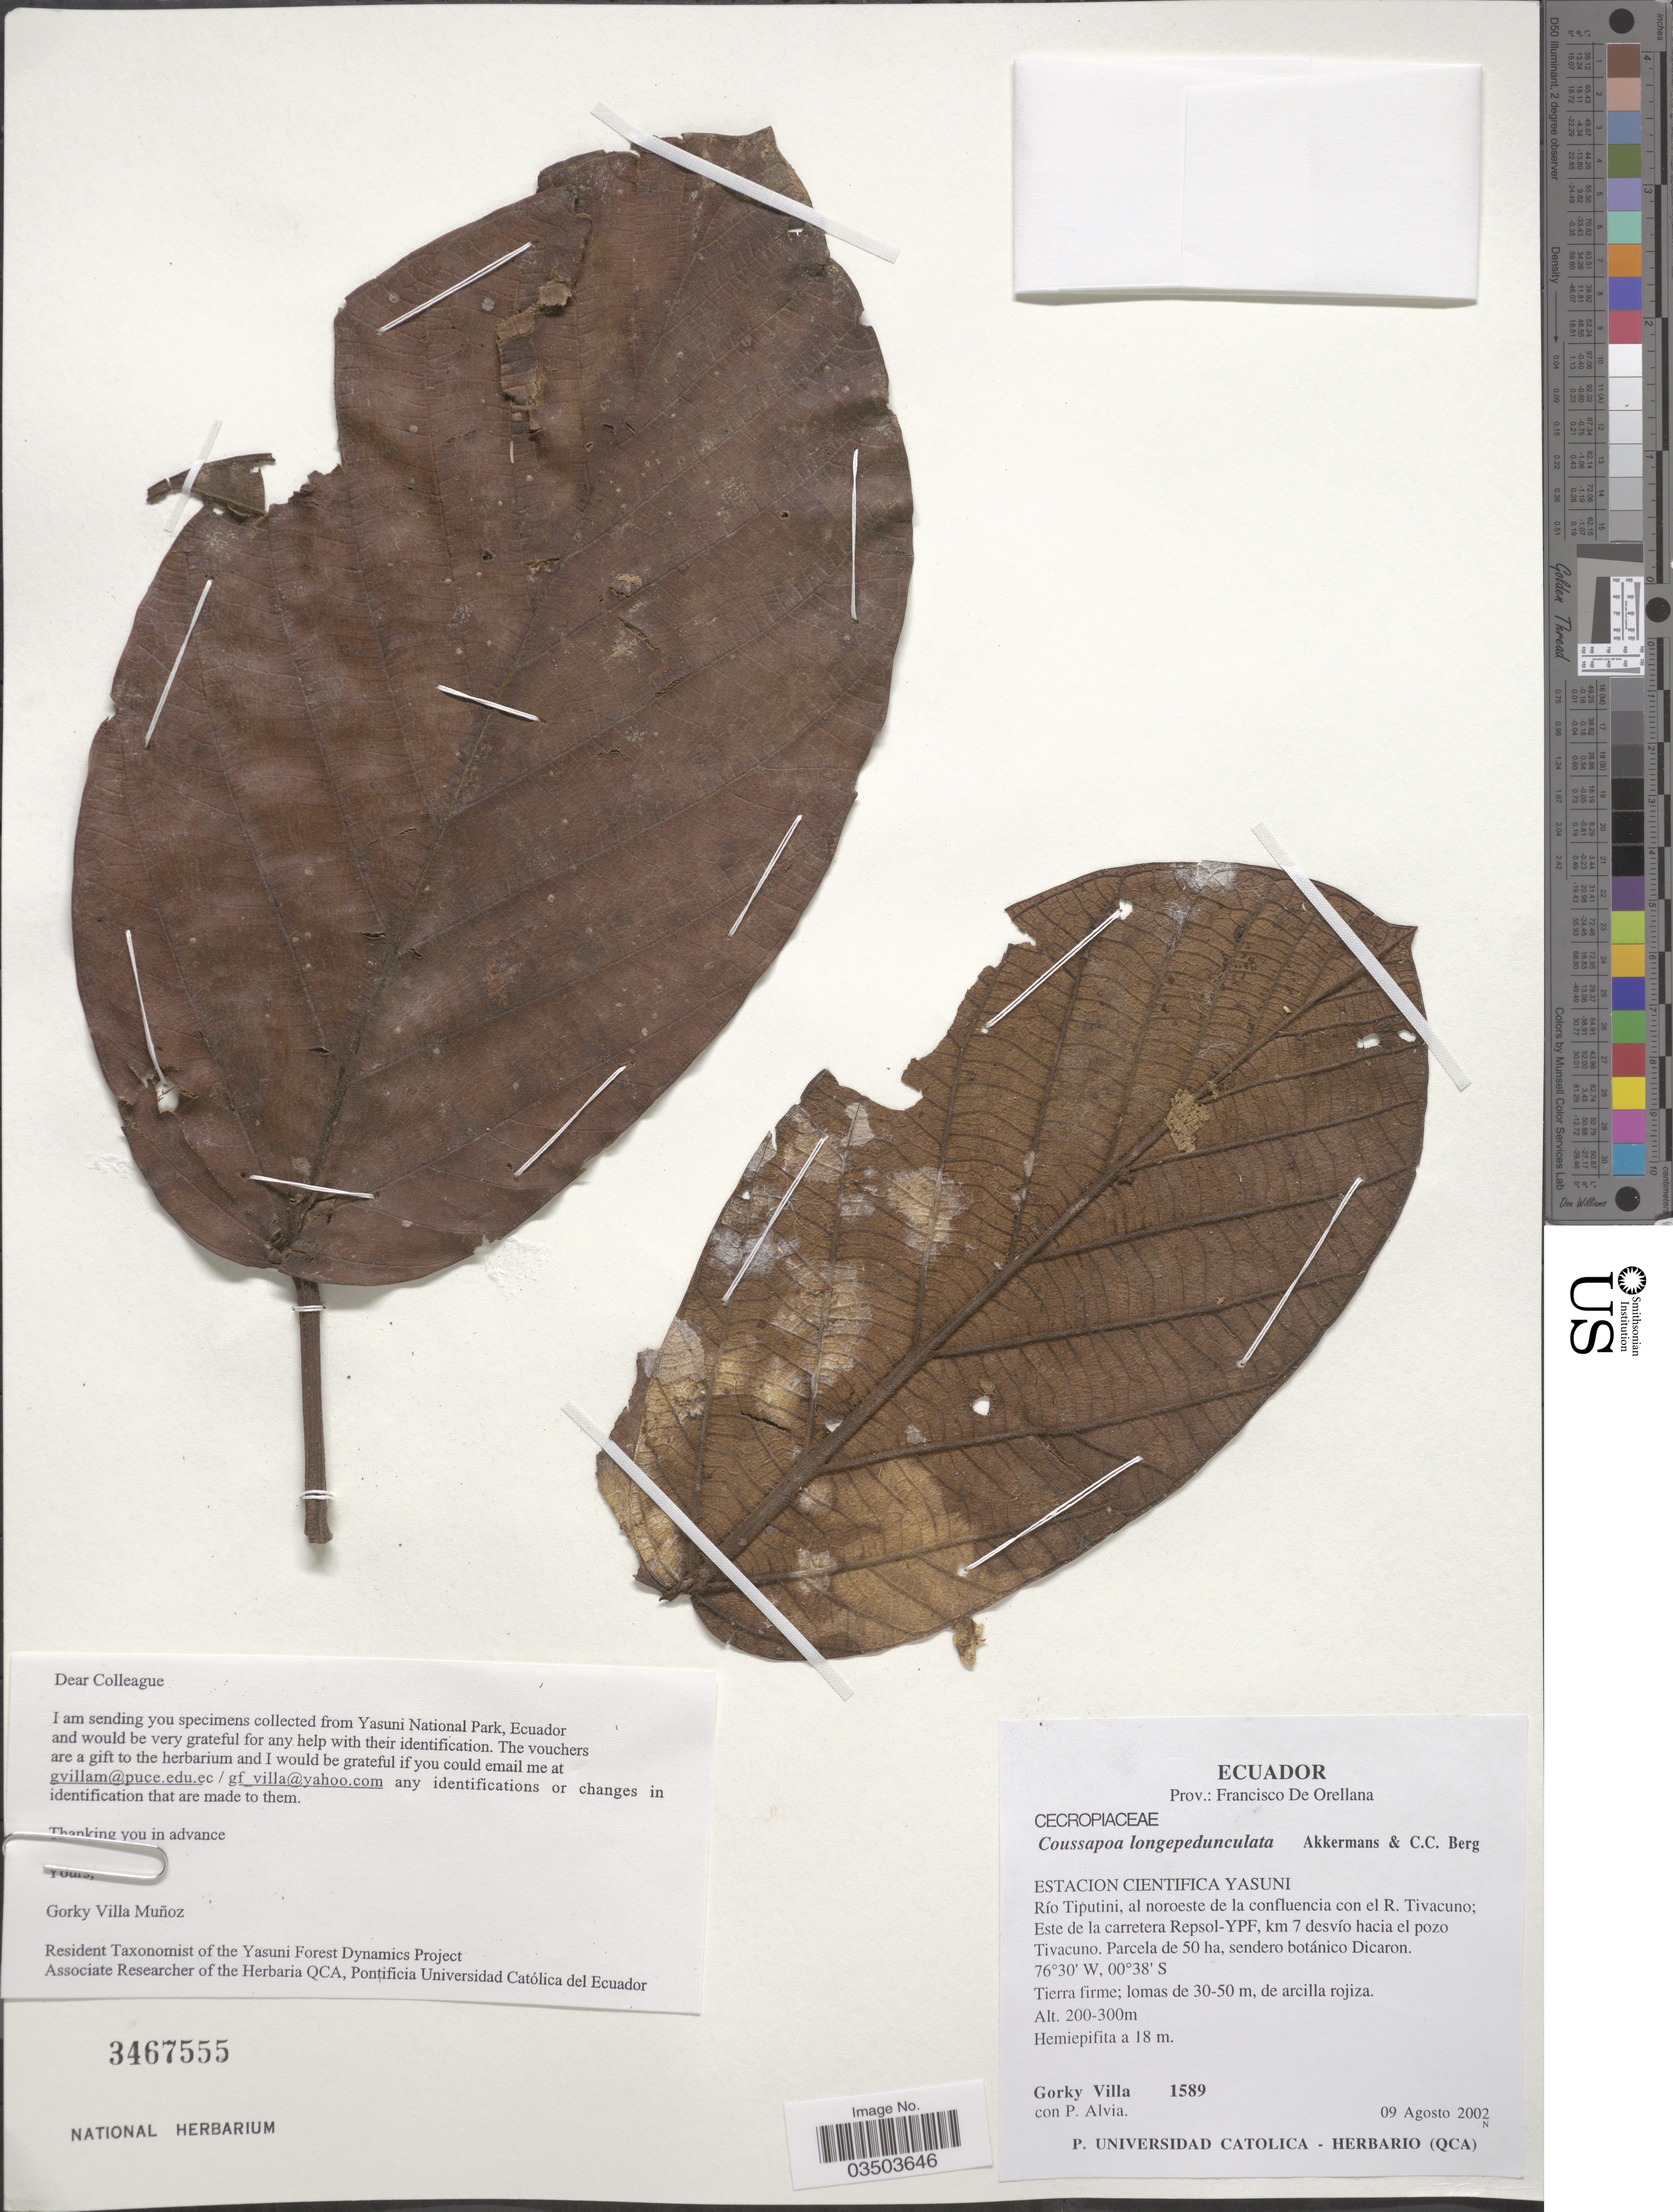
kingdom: Plantae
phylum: Tracheophyta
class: Magnoliopsida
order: Rosales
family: Urticaceae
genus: Coussapoa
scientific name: Coussapoa longipedunculata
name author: Akkermans & C.C. Berg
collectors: G. Villa & P. Alvia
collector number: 1589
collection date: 2002-08-09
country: Ecuador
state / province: Orellana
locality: Prov.: Francisco de Orellana. Estacion Cientifica Yasuni. Río Tiputini, al noroeste de la confluencia con el R. Tivacuno; Este de la carretera Repsol - YPF, km 7 desvío hacia el pozo Tivacuno. Parcela de 50 ha, sendero botánico Dicaron.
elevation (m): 200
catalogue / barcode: US 3467555